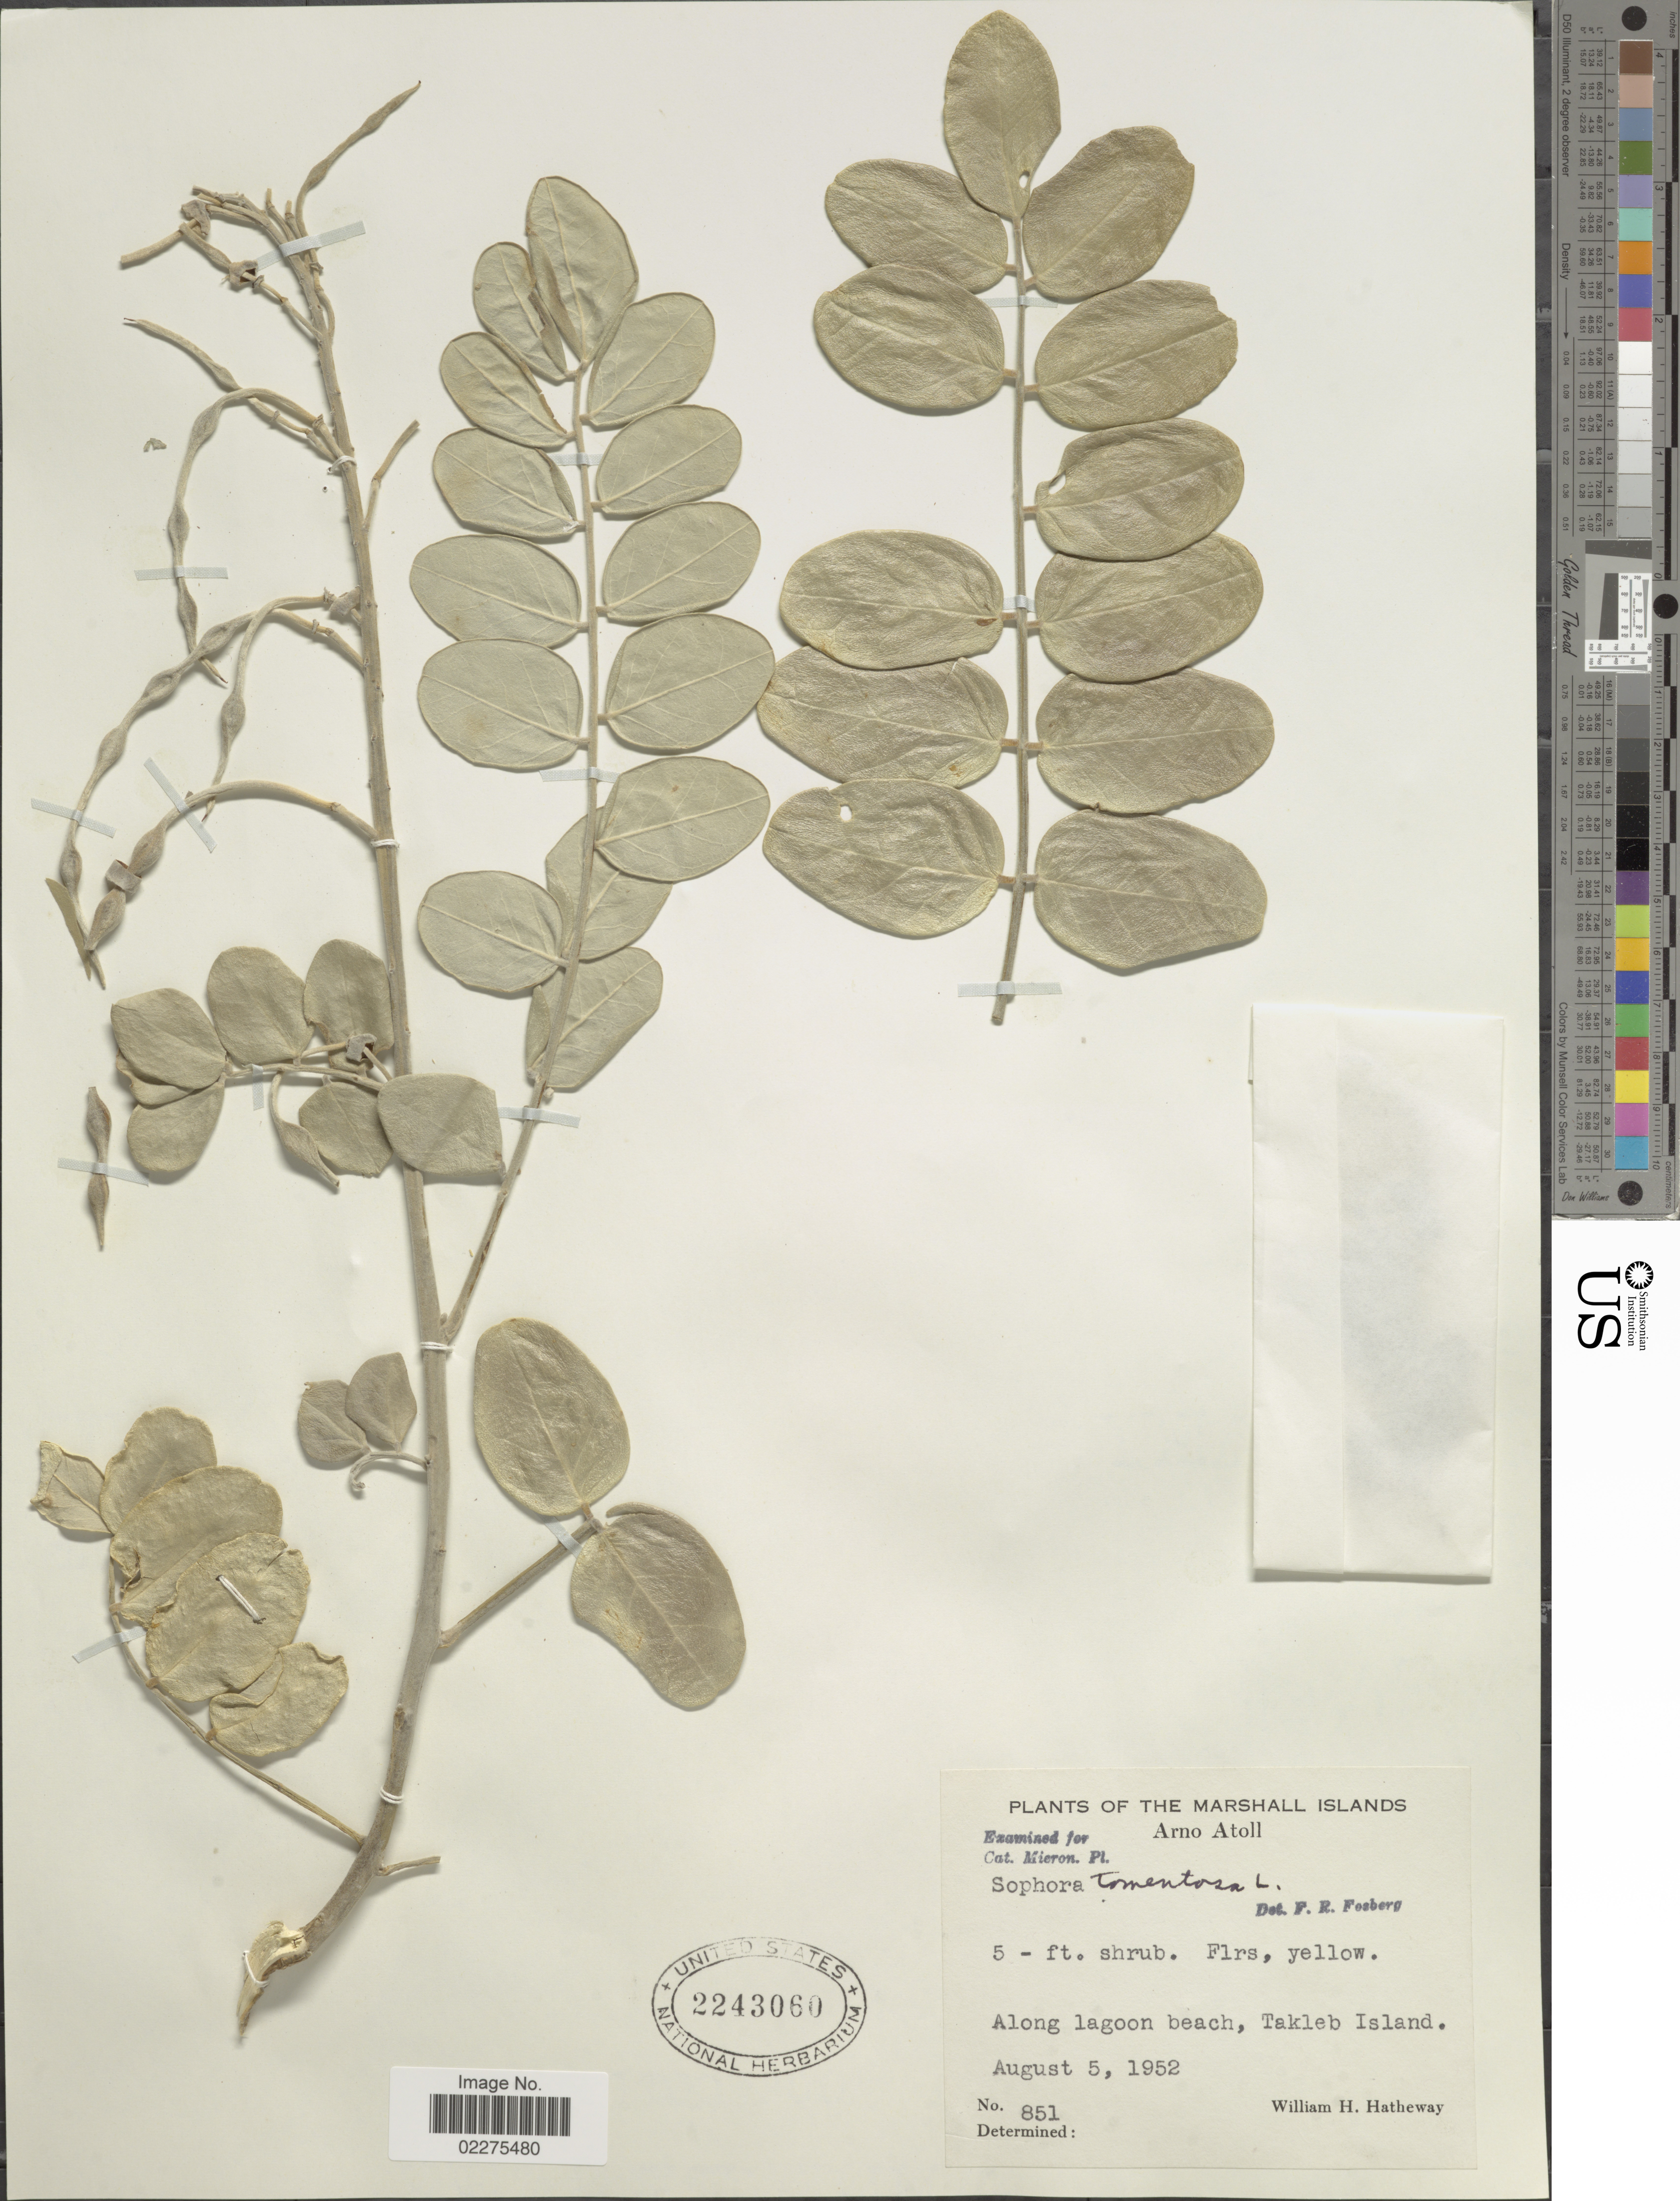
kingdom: Plantae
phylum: Tracheophyta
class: Magnoliopsida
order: Fabales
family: Fabaceae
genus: Sophora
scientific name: Sophora tomentosa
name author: L.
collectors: W. H. Hatheway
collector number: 851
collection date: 1952-08-05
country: Marshall Islands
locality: Arno Atoll. Along lagoon beach, Takleb Island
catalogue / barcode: US 2243060